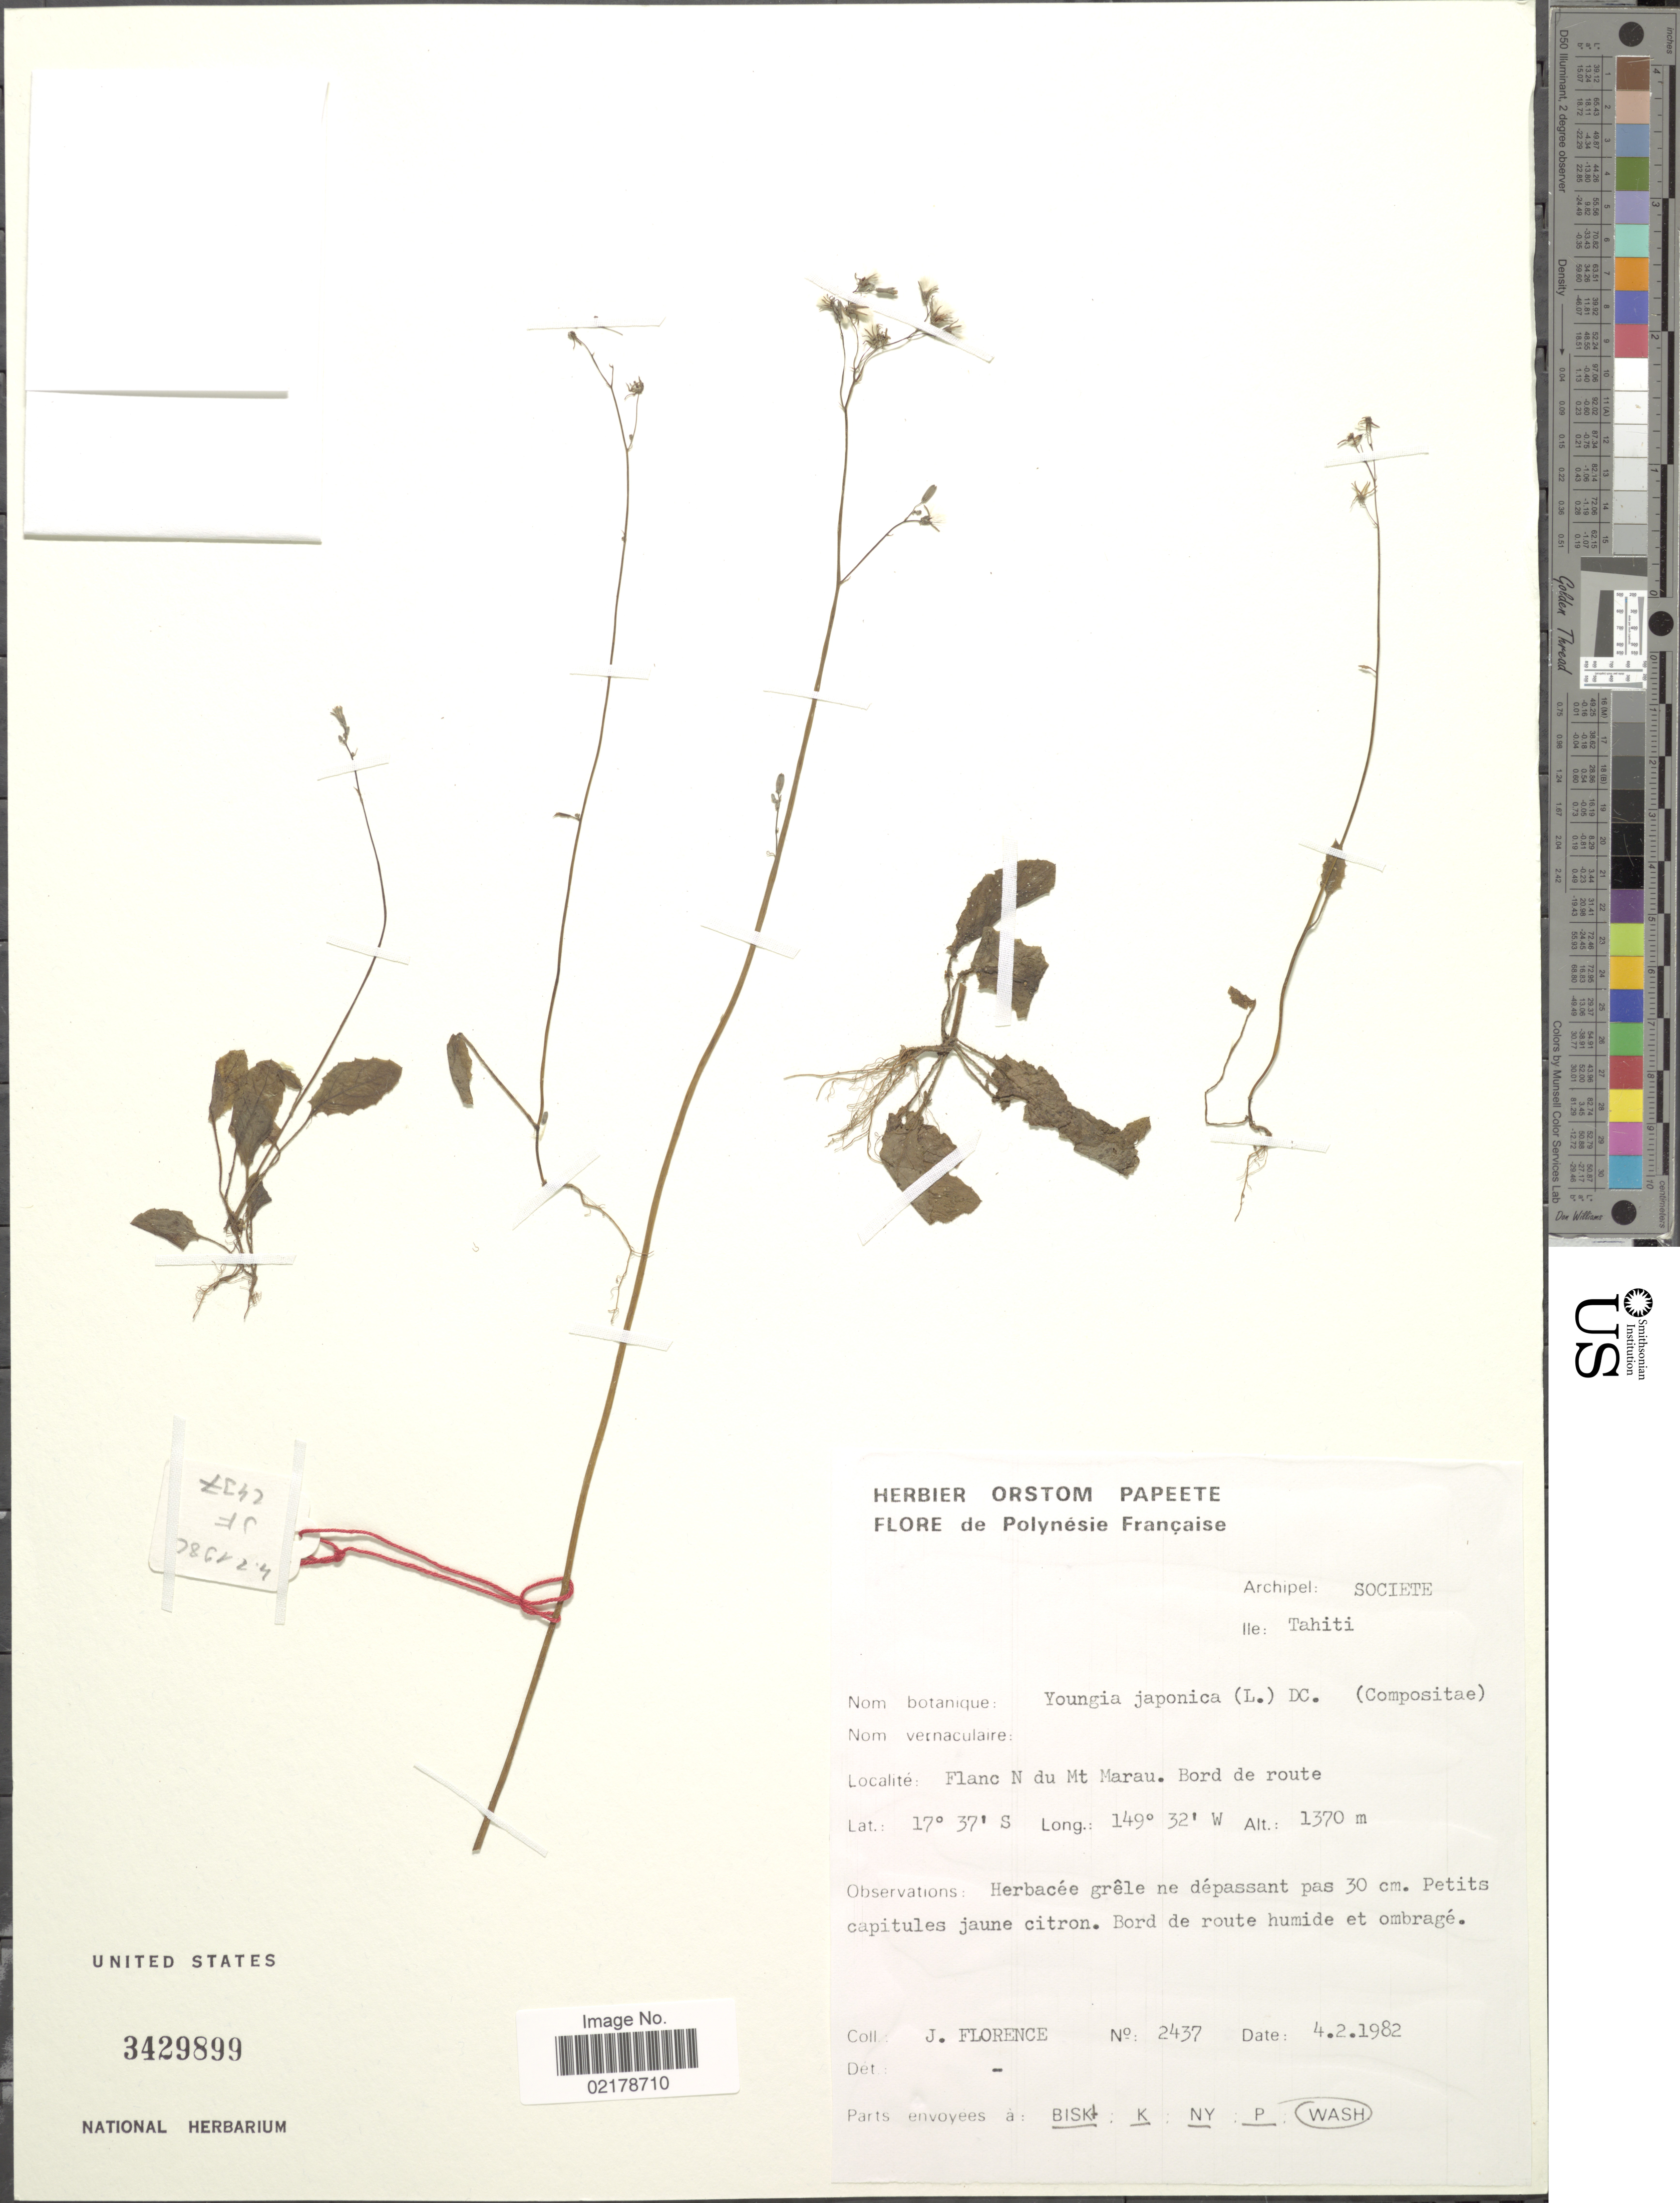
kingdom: Plantae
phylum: Tracheophyta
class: Magnoliopsida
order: Asterales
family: Asteraceae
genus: Youngia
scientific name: Youngia japonica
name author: (L.) DC.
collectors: J. Florence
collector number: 2437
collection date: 1982-02-04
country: French Polynesia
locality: Archipel: Societe. Ile: Tahiti. Flanc n du Mt Marau. Bord de route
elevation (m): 1370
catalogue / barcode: US 3429899